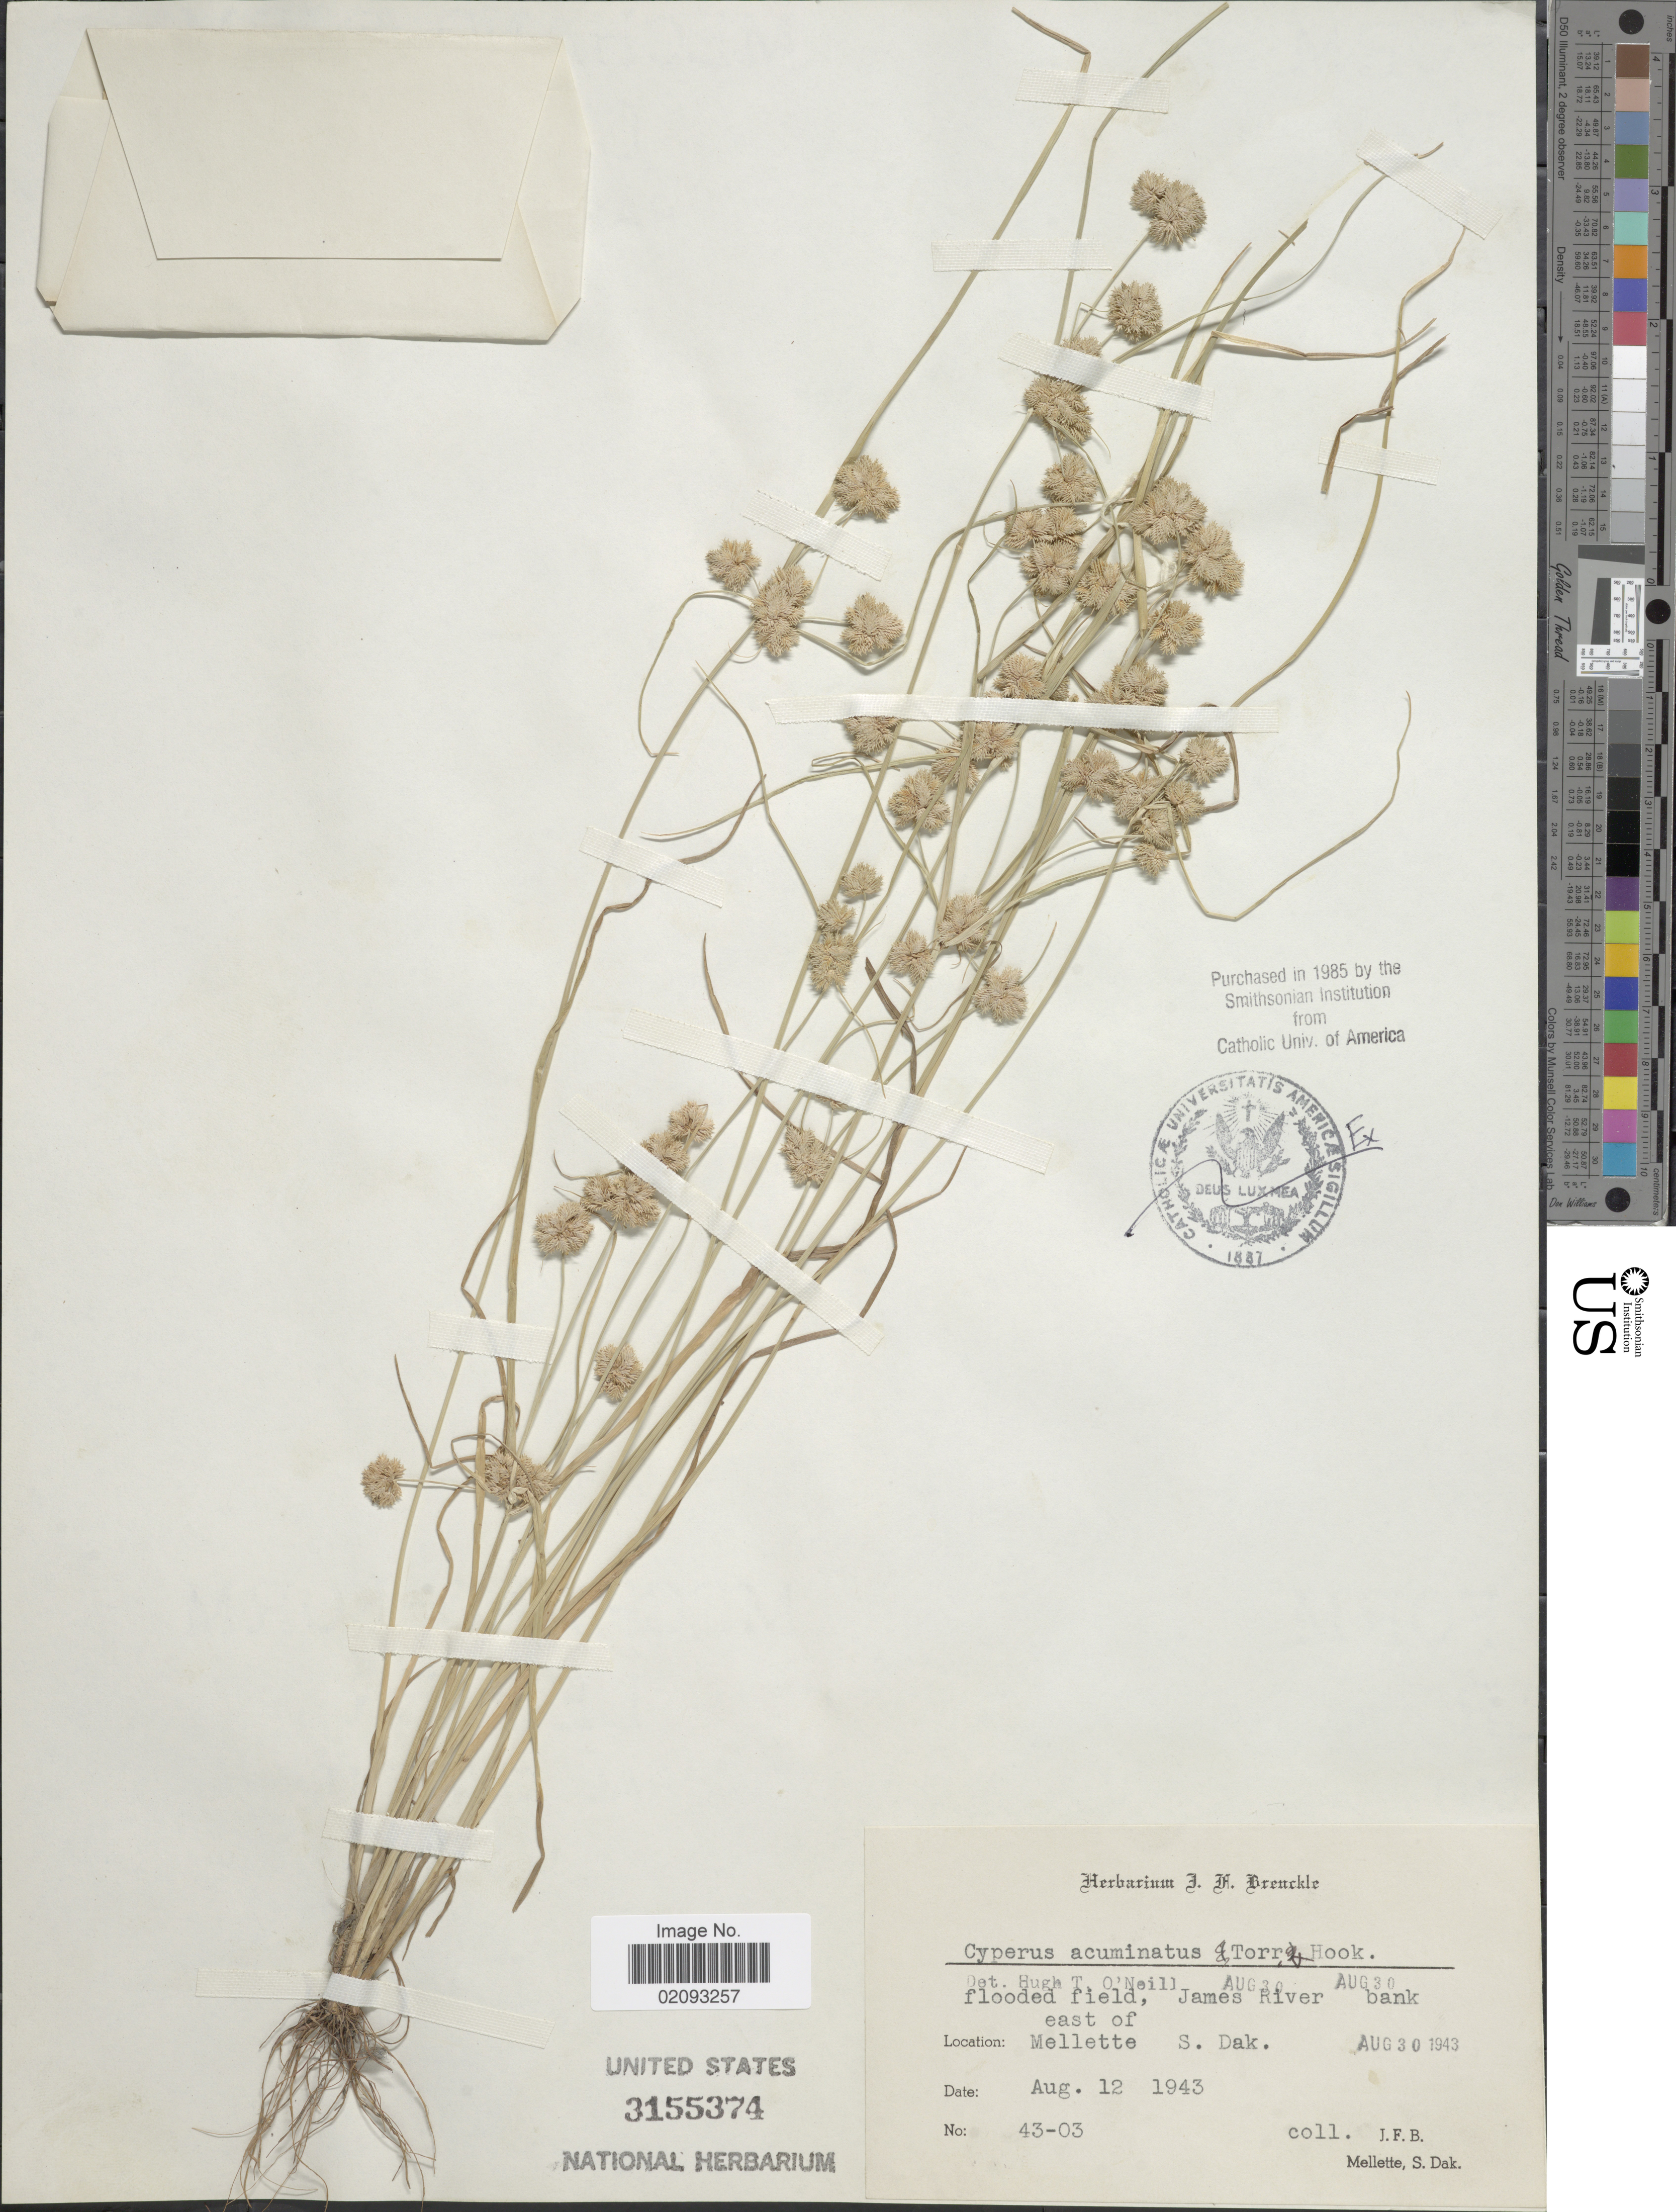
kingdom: Plantae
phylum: Tracheophyta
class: Liliopsida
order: Poales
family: Cyperaceae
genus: Cyperus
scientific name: Cyperus acuminatus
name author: Torr. & Hook.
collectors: J. Brenckle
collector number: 43-03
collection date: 1943-08-12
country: United States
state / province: South Dakota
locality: East of Mellette. James River bank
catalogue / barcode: US 3155374